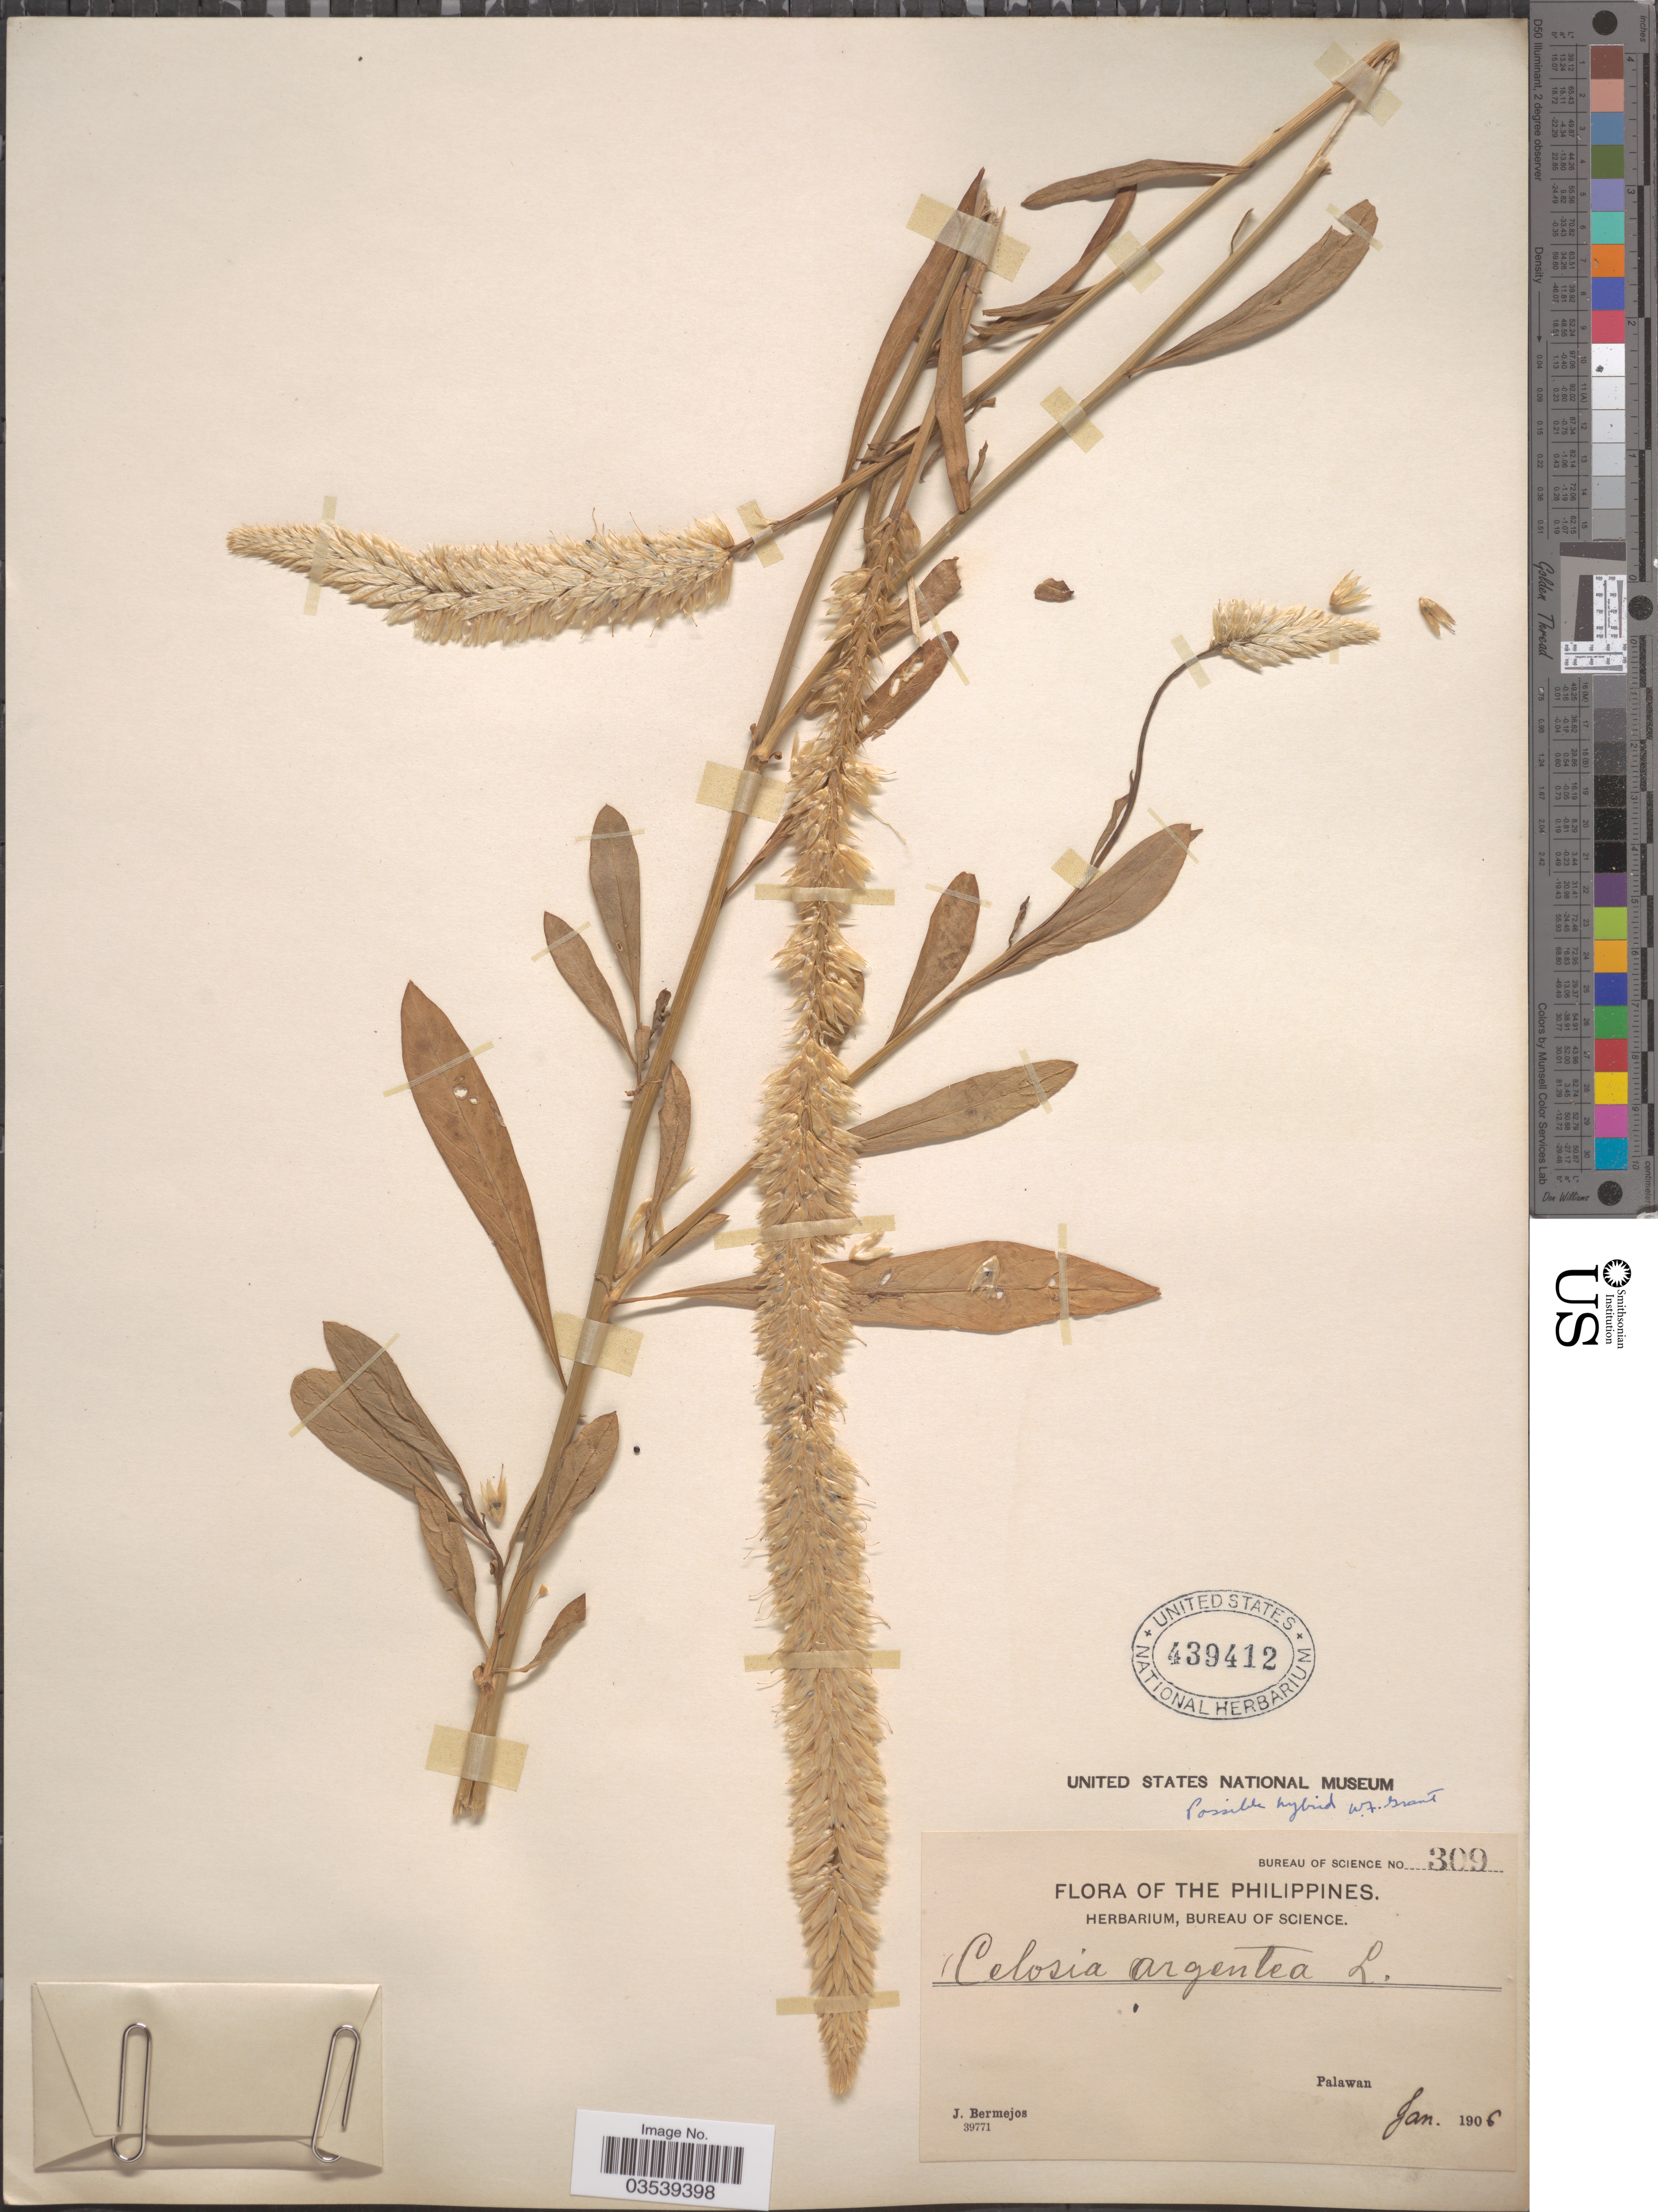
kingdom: Plantae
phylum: Tracheophyta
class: Magnoliopsida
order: Caryophyllales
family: Amaranthaceae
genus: Celosia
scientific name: Celosia argentea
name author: L.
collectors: J. Bermejos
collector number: Bureau of Science 309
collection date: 1906-01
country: Philippines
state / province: Mimaropa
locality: Palawan.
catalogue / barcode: US 439412